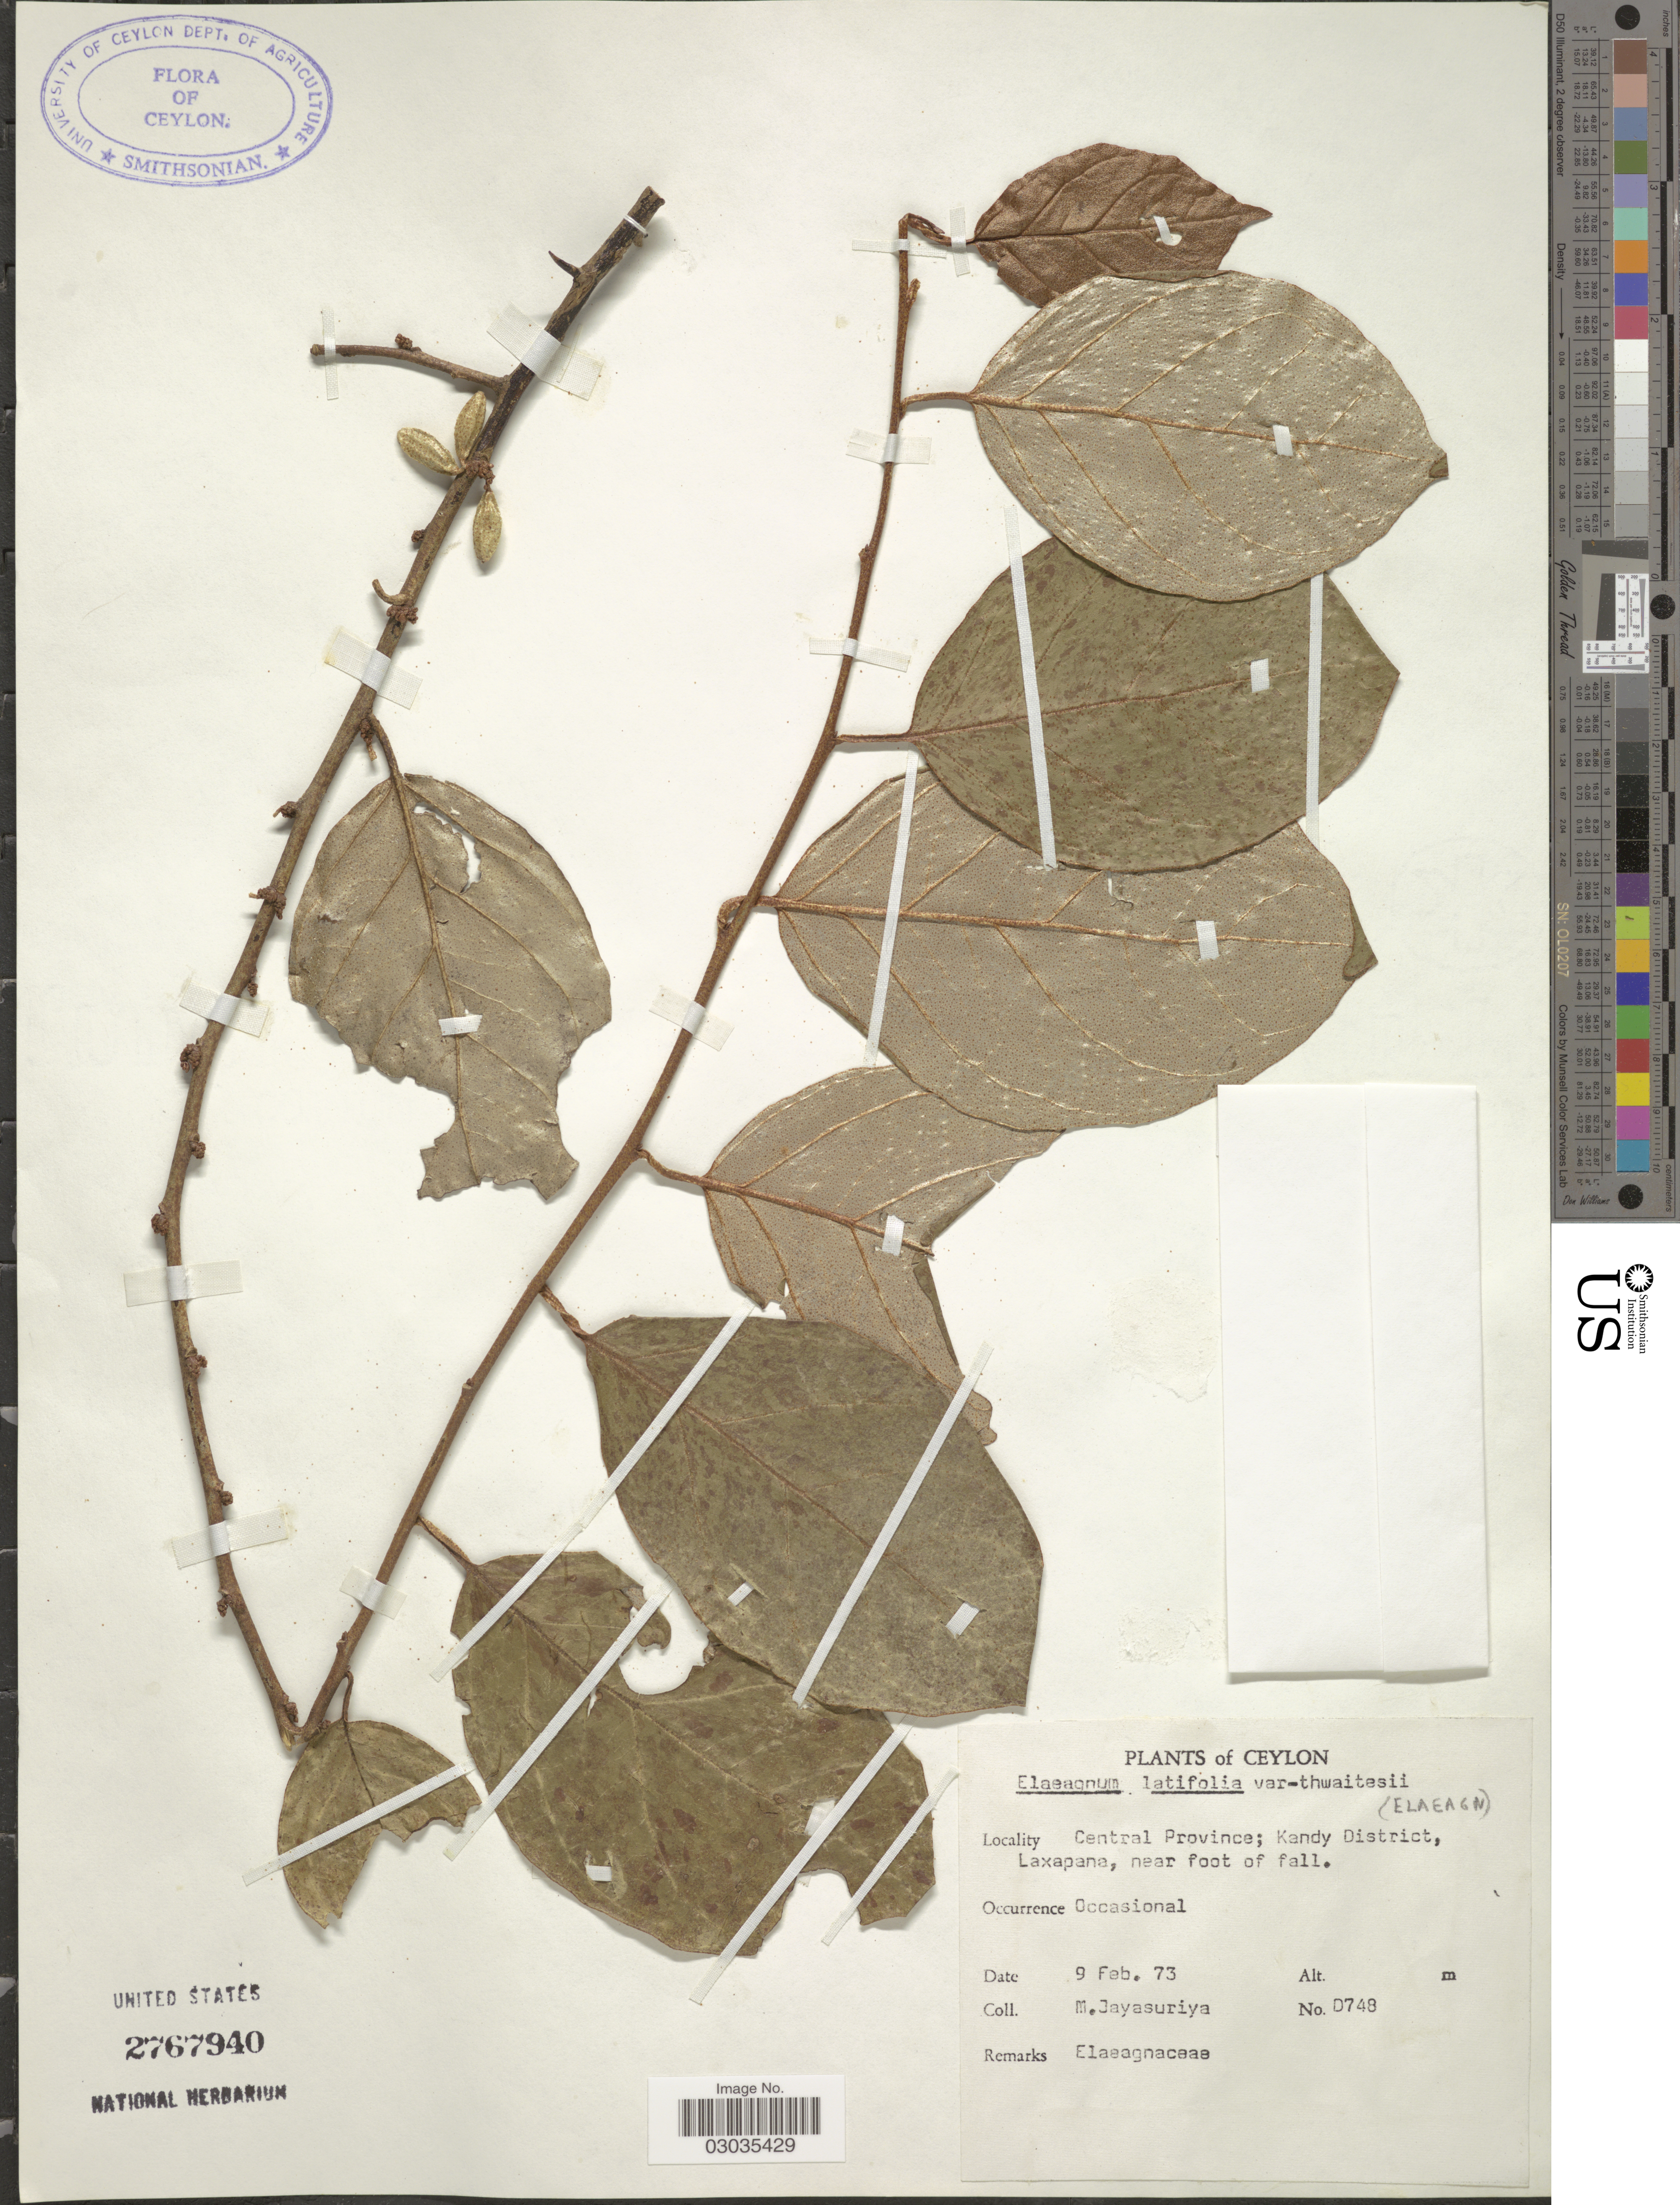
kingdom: Plantae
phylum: Tracheophyta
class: Magnoliopsida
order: Rosales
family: Elaeagnaceae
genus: Elaeagnus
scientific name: Elaeagnus latifolia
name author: L.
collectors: M. Jayasuriya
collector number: D748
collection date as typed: Transcribed d/m/y: 9/2/73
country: Sri Lanka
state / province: Central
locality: Ceylon. Kandy District, Laxapana, near foot of fall.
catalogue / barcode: US 2767940